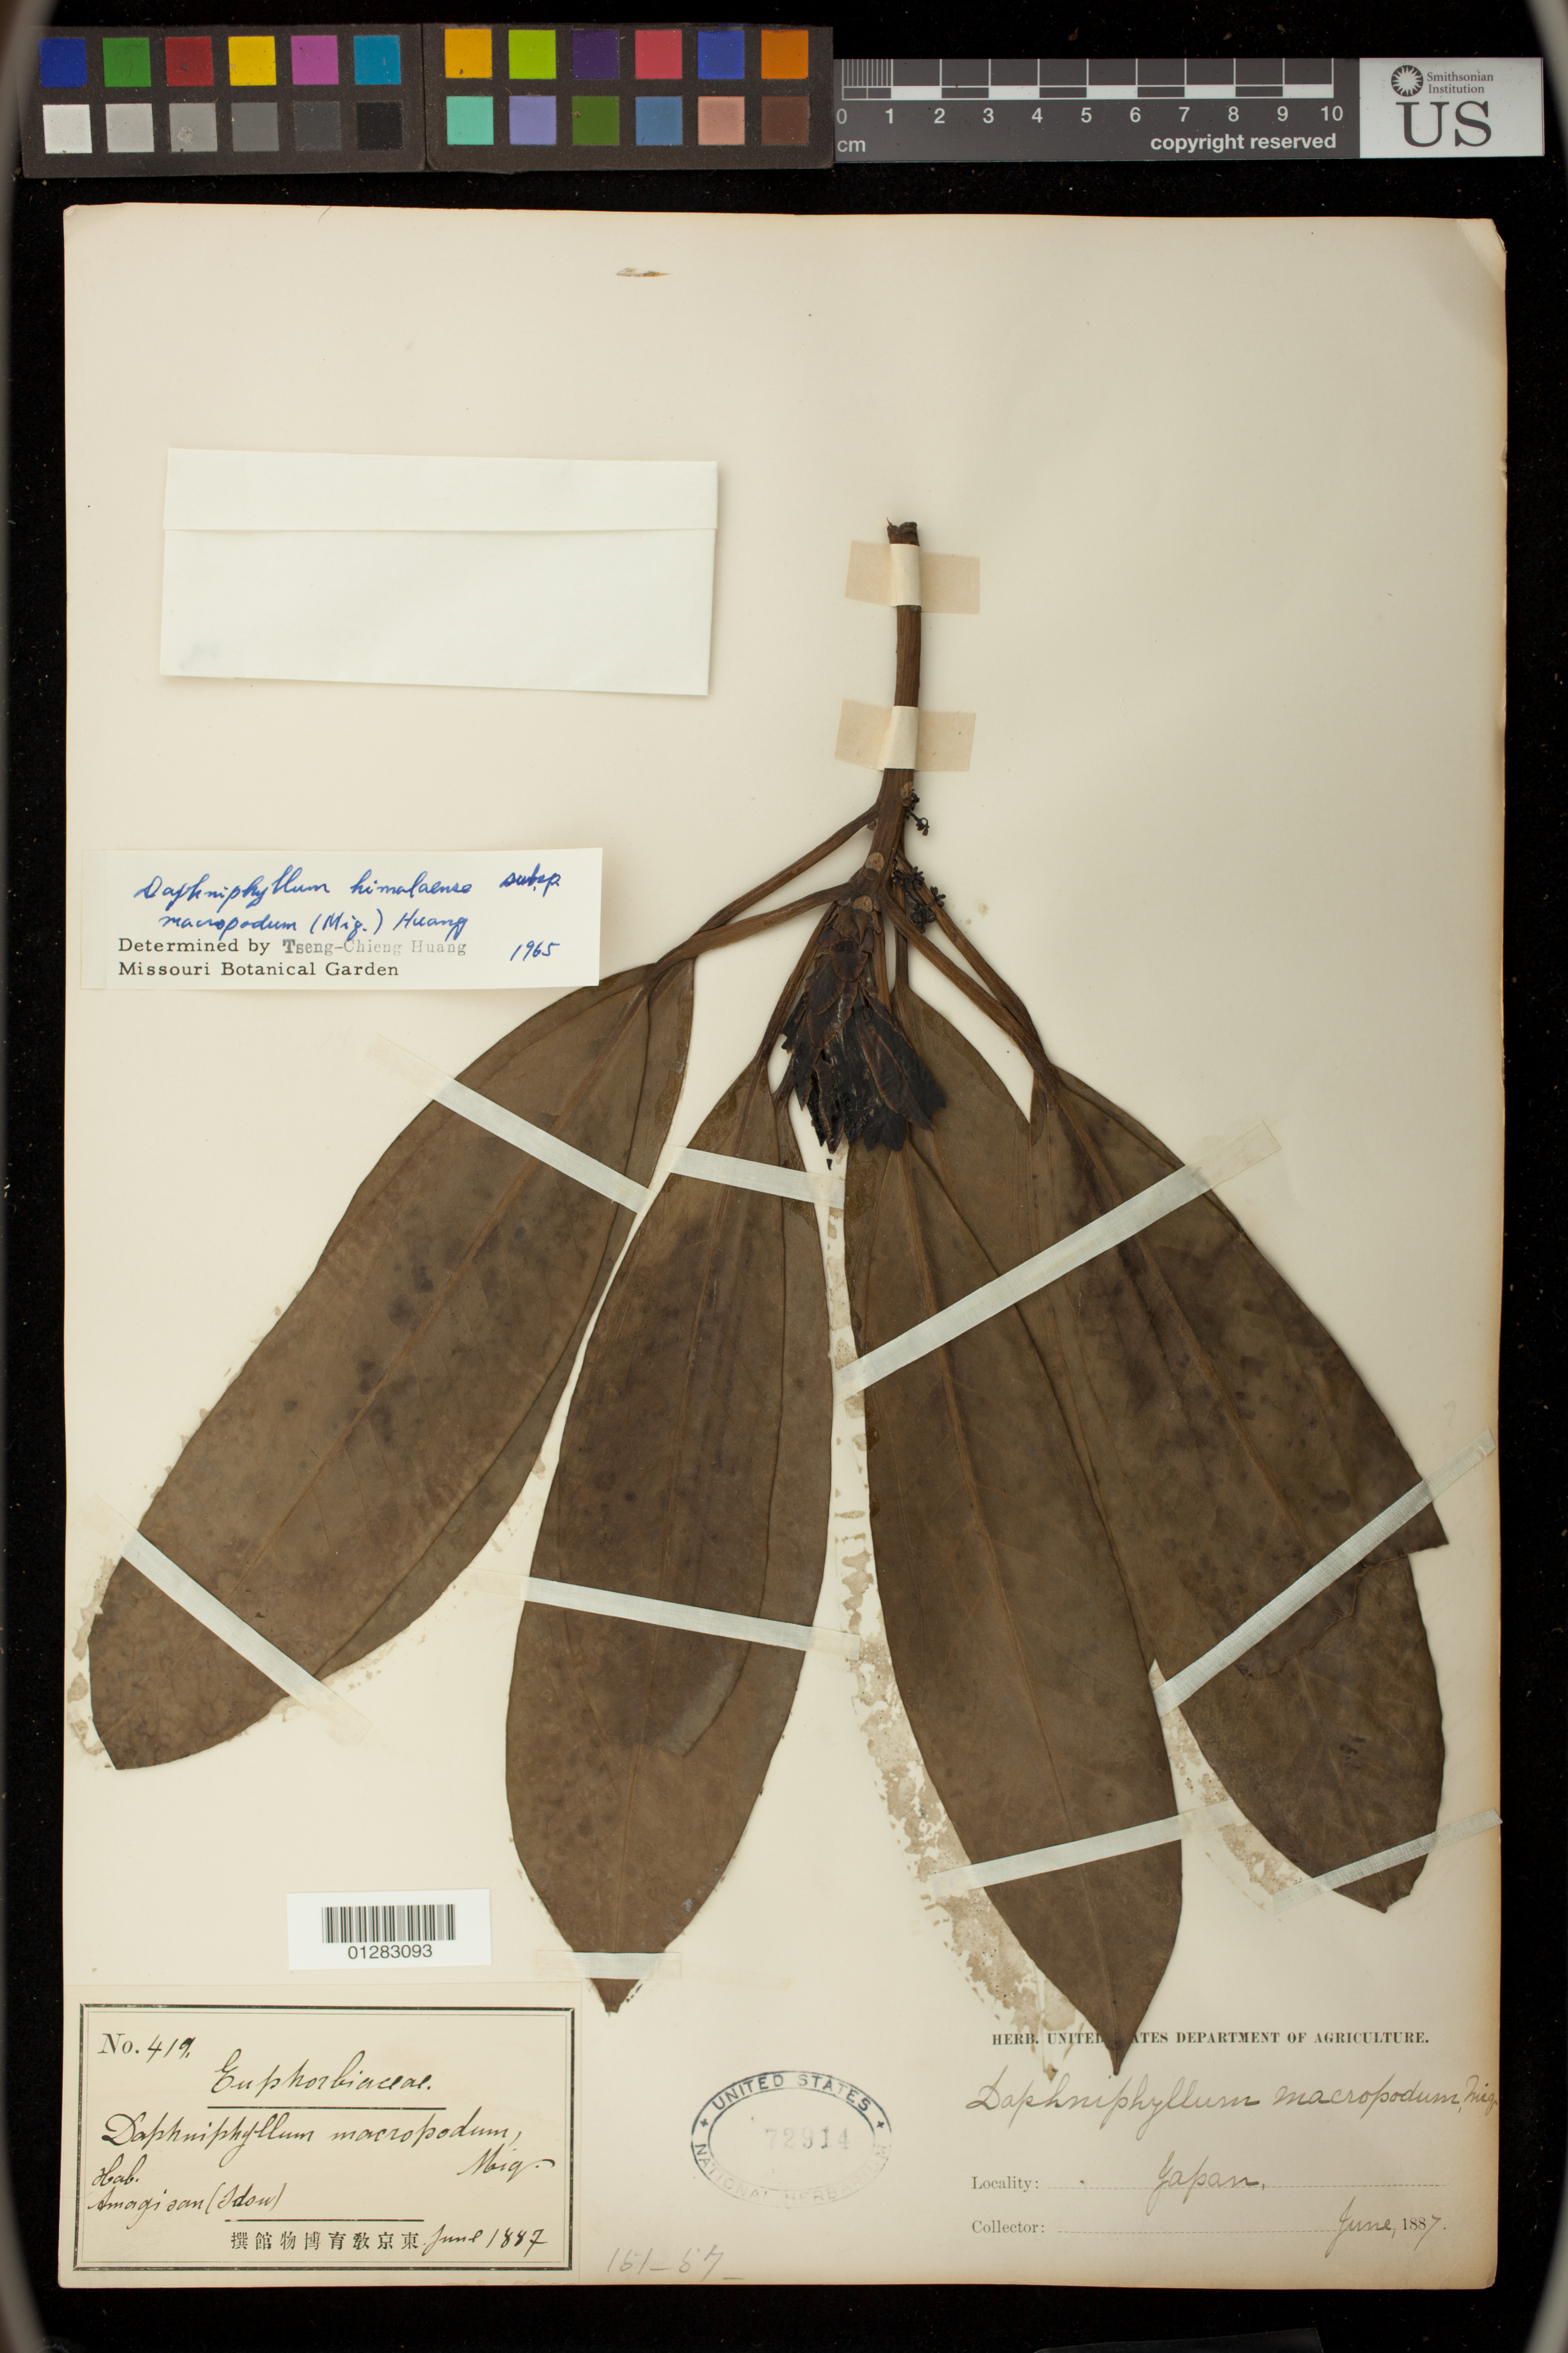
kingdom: Plantae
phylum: Tracheophyta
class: Magnoliopsida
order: Saxifragales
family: Daphniphyllaceae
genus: Daphniphyllum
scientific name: Daphniphyllum himalayense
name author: (Benth.) Müll. Arg.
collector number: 419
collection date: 1887-06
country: Japan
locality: Amagisan (Idow)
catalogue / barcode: US 72914